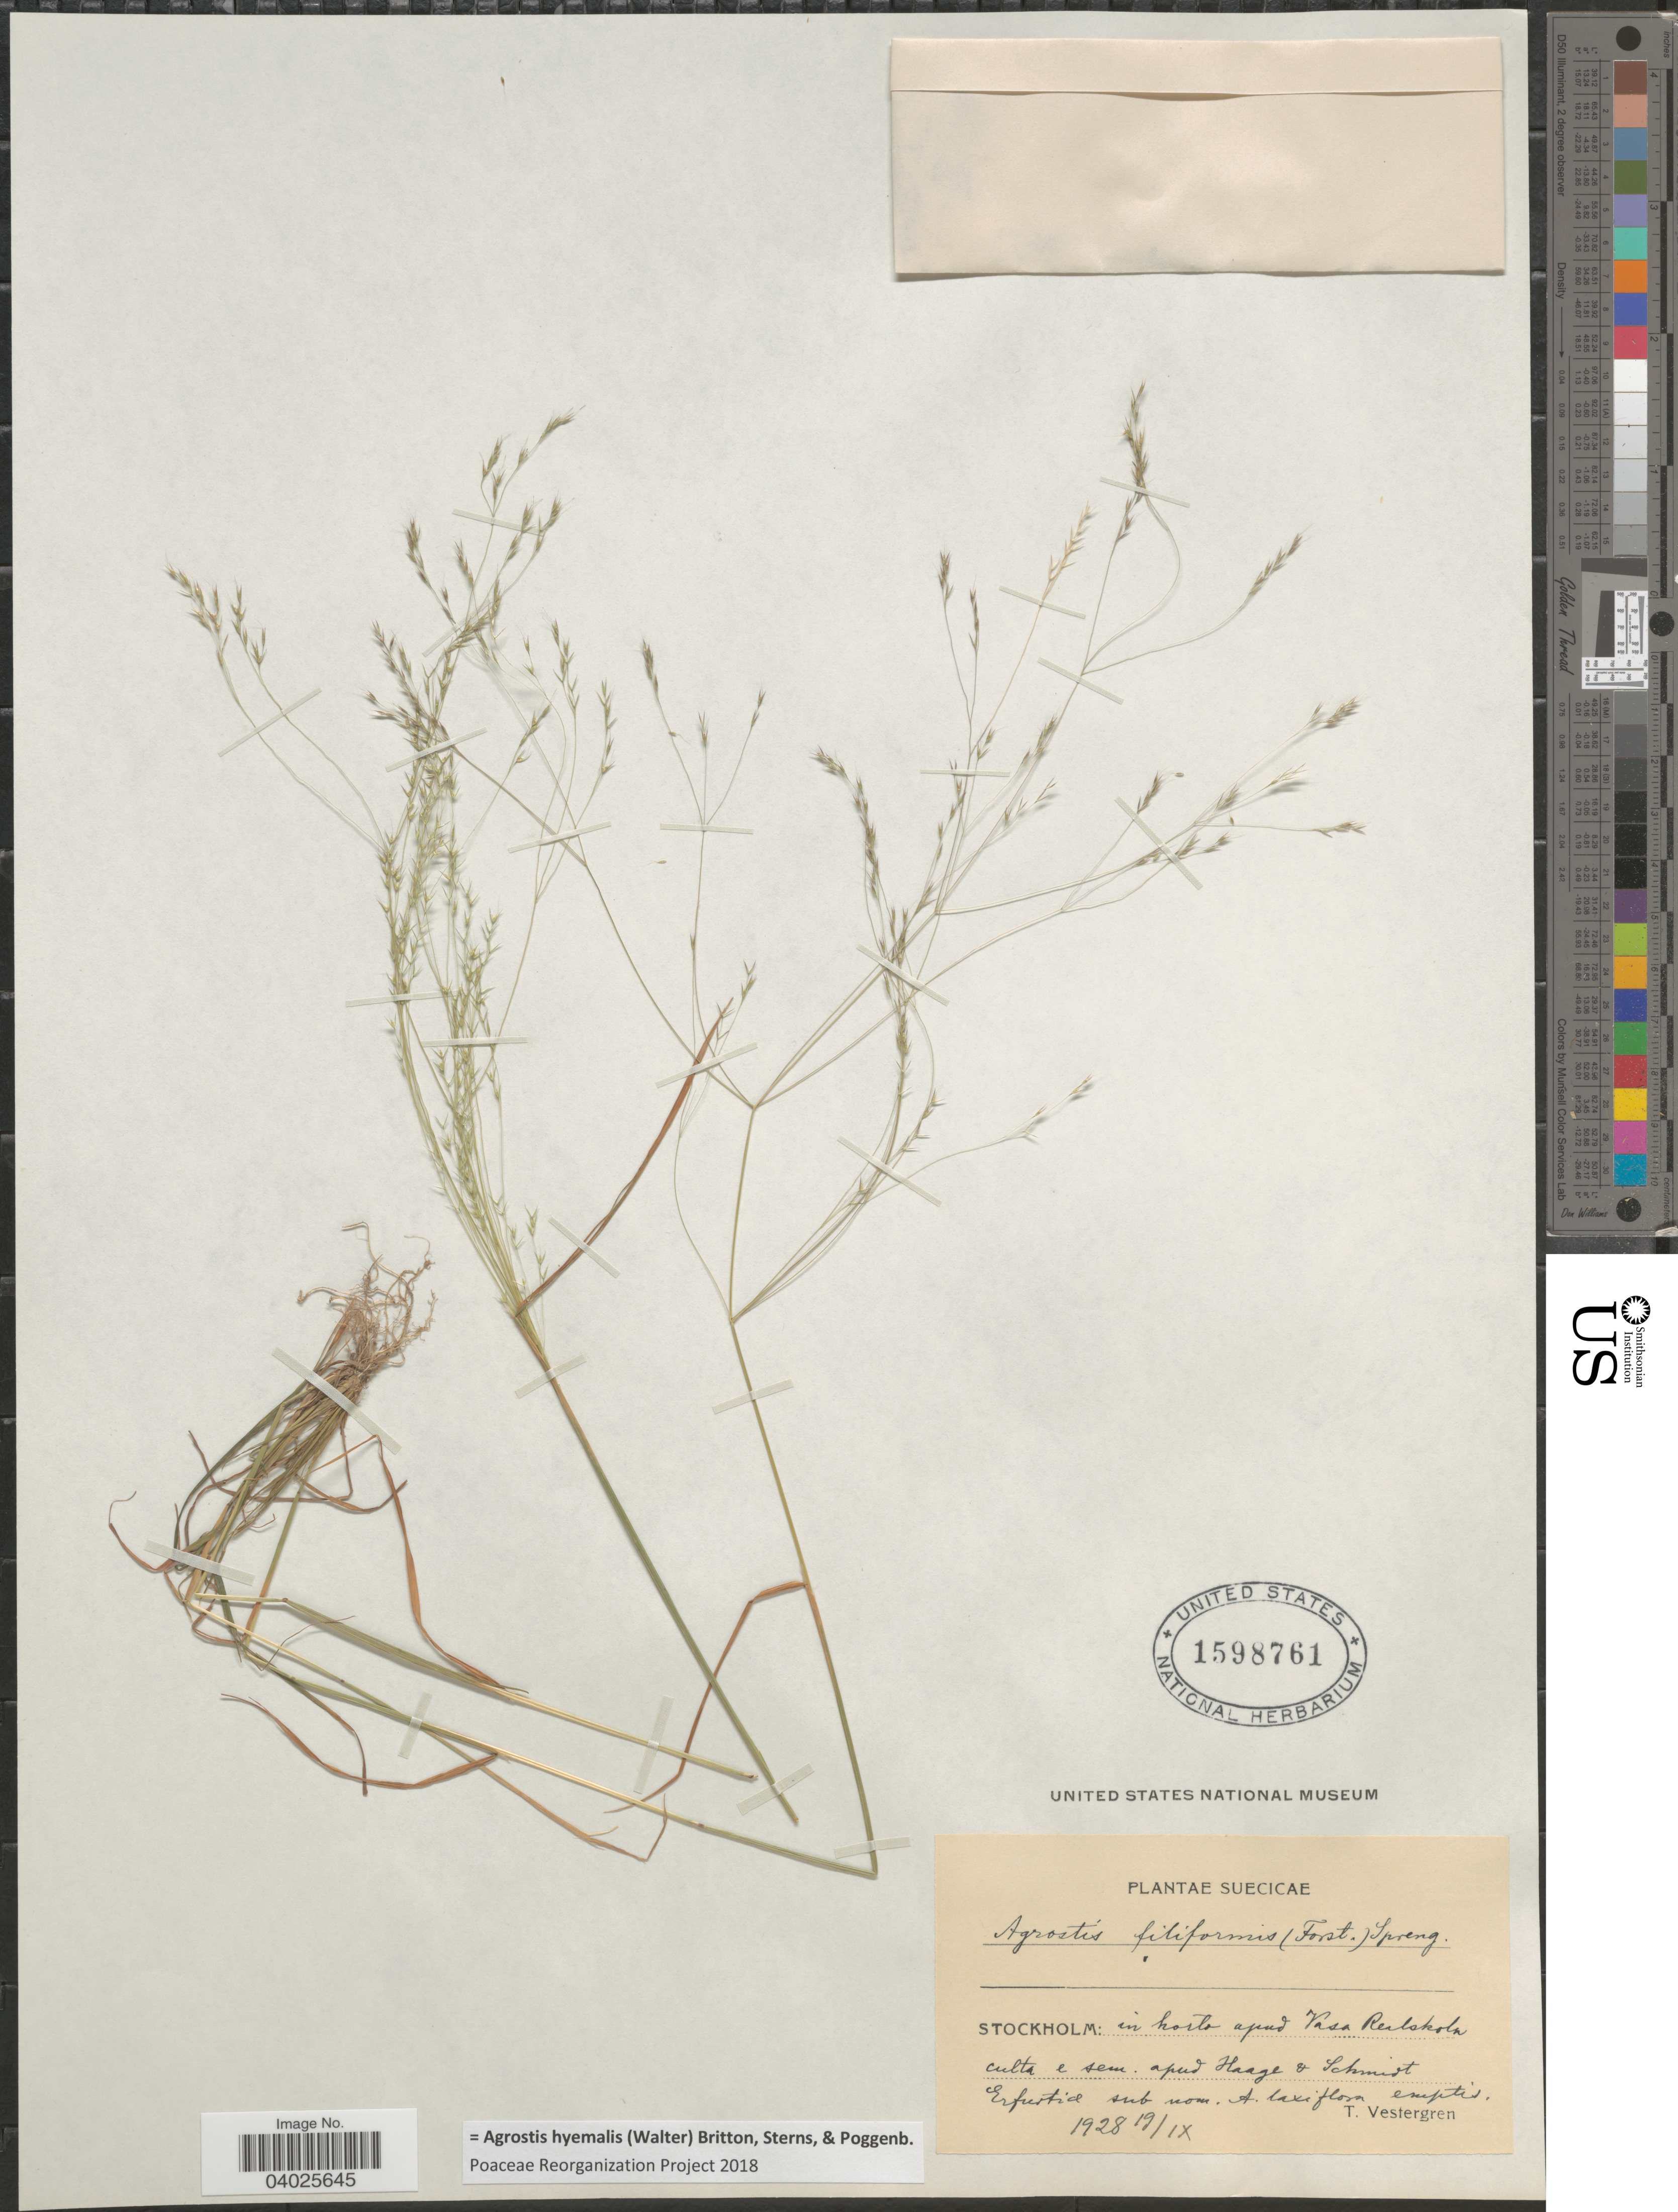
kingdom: Plantae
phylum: Tracheophyta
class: Liliopsida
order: Poales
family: Poaceae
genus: Agrostis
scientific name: Agrostis hyemalis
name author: (Walter) Britton et al.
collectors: T. Vestergren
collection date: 1928-09-19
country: Sweden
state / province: Stockholm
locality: Suecicae. Stockholm: in horto apud Vasa Realskola culta e sem. apud Haage & Schmidt.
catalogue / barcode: US 1598761